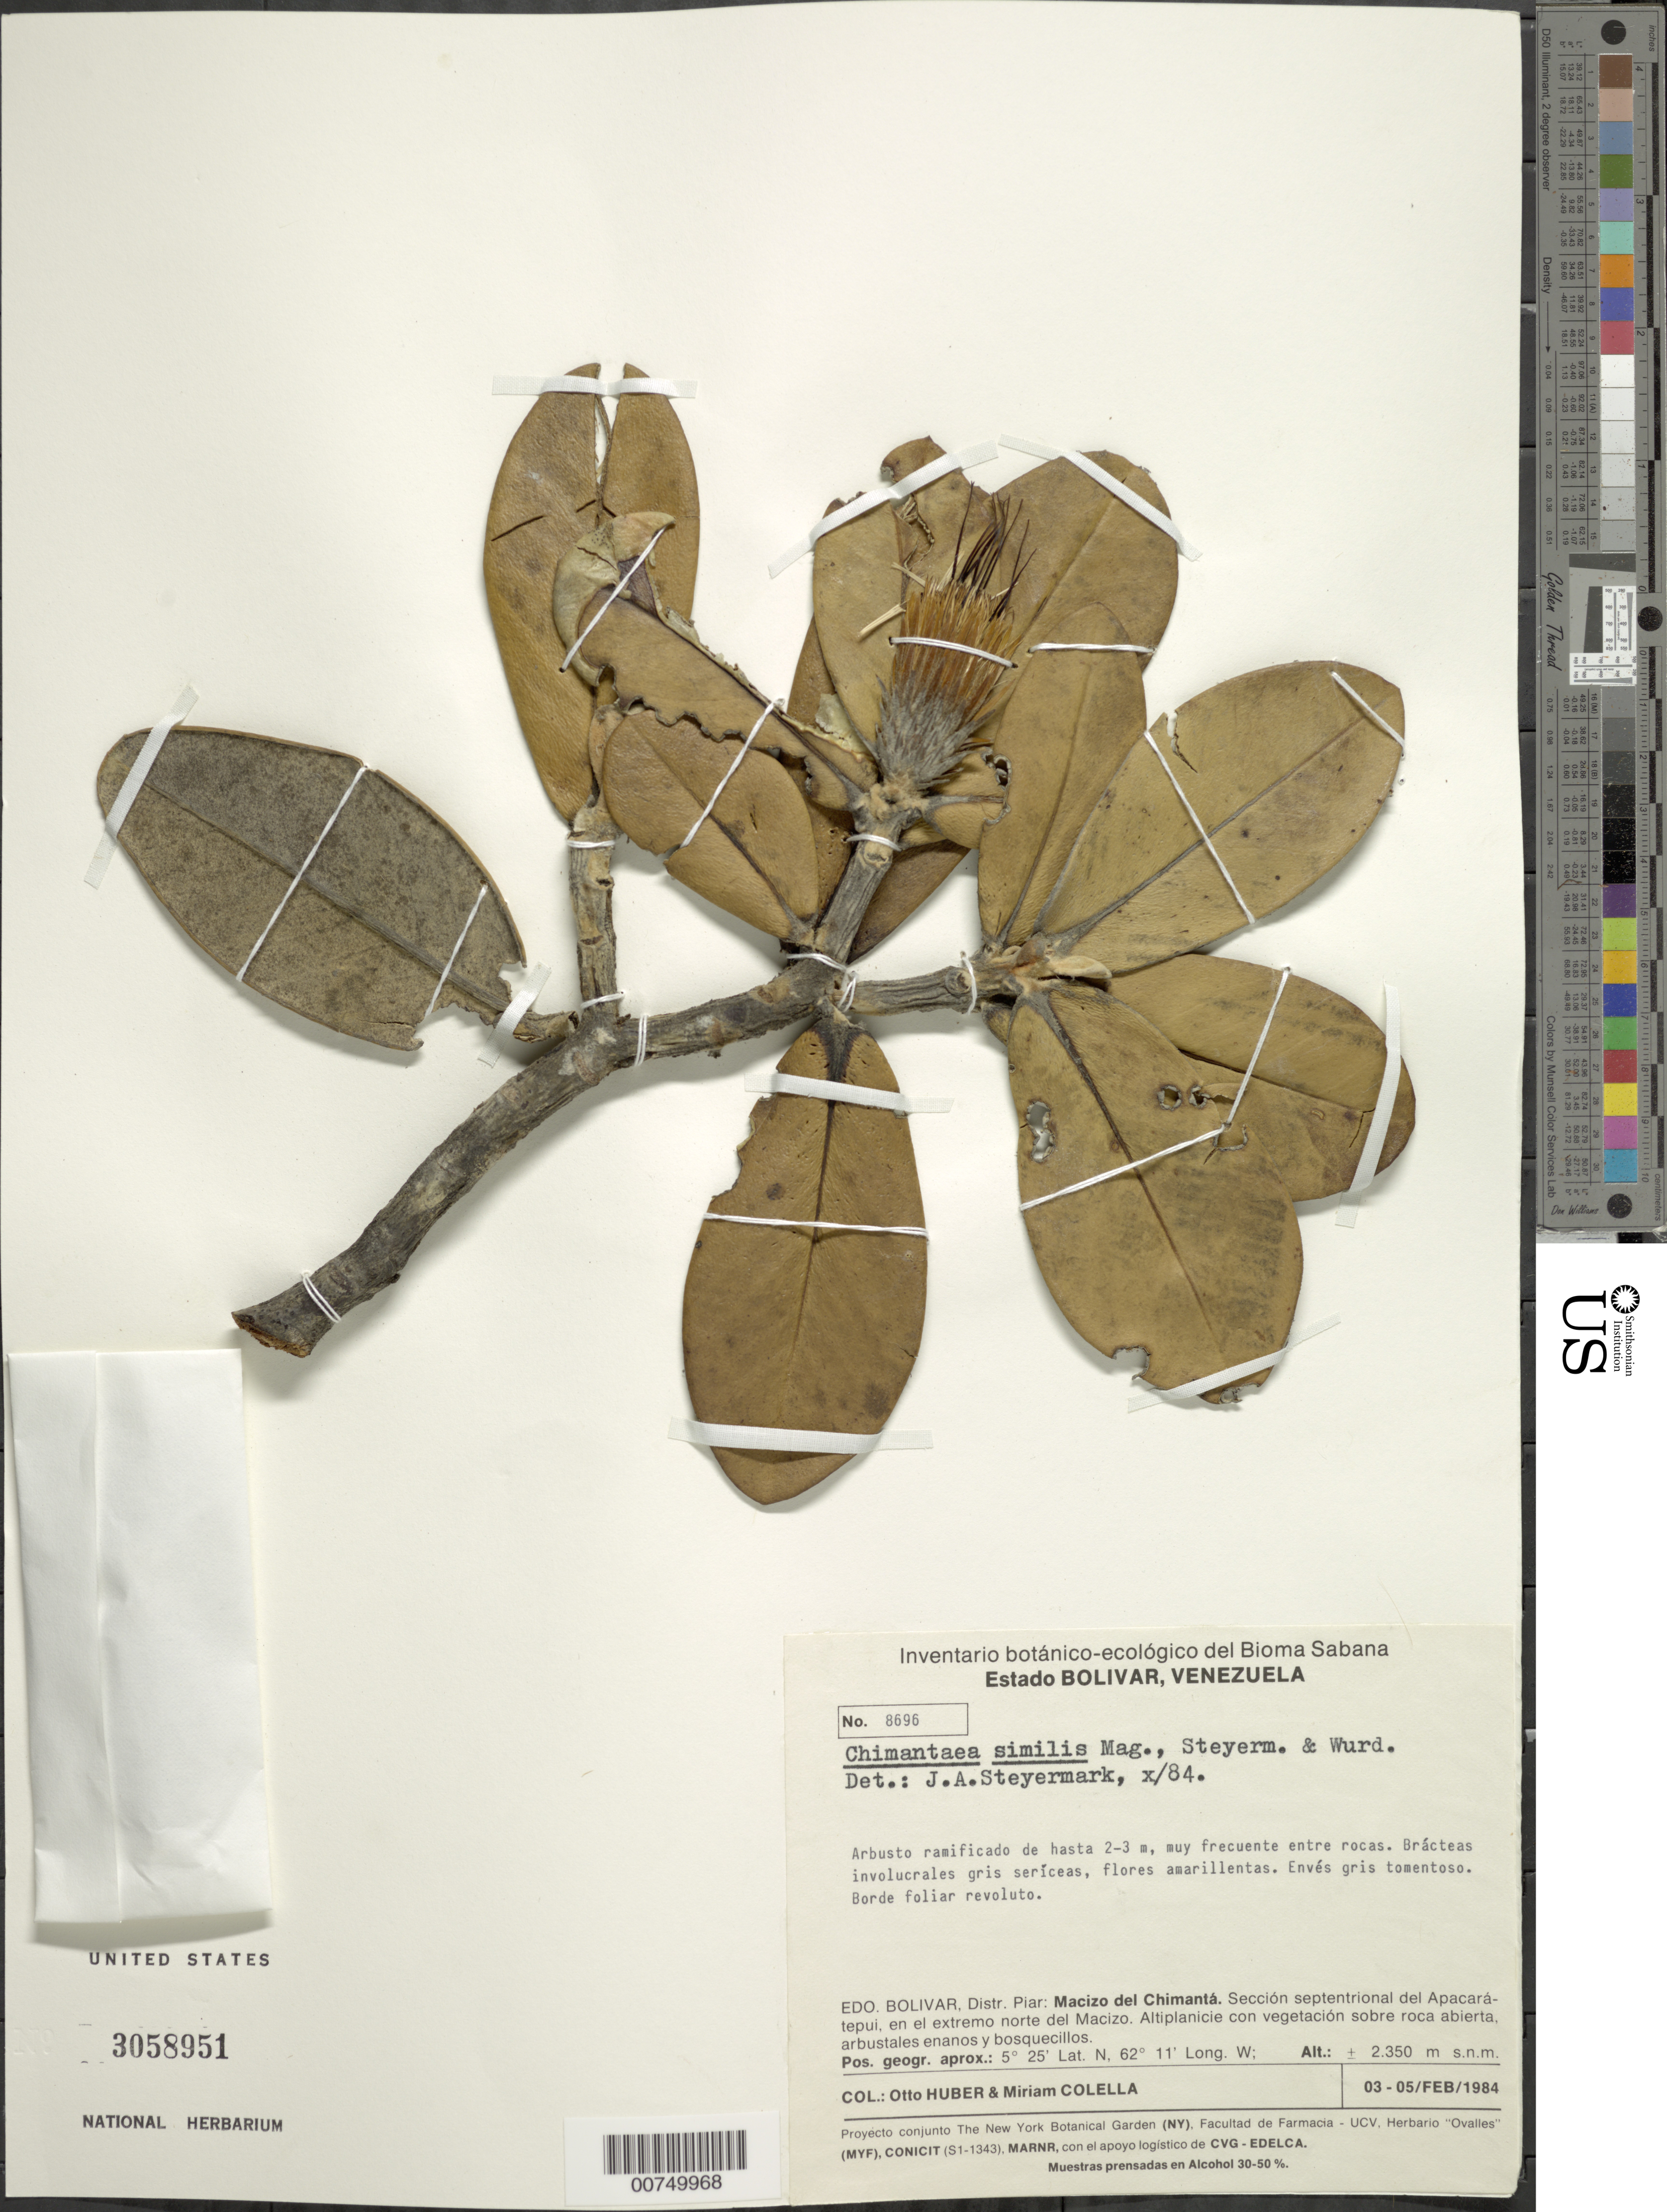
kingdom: Plantae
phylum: Tracheophyta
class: Magnoliopsida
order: Asterales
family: Asteraceae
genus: Chimantaea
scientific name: Chimantaea similis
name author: Maguire et al.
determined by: Steyermark, Julian A., (VEN)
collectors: O. Huber & M. Colella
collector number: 8696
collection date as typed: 3-Feb-84 to 5-Feb-84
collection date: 1984-02-03/1984-02-05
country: Venezuela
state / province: Bolívar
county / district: Piar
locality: Macizo del Chimantá, sección septentríonal del Abacapá-tepuí, en el extremo norte del Macizo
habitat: Entre rocas. Altiplanicie con vegetación sobre roca abierta, arbustales enanos y bosquecillos.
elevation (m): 2350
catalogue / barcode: US 3058951